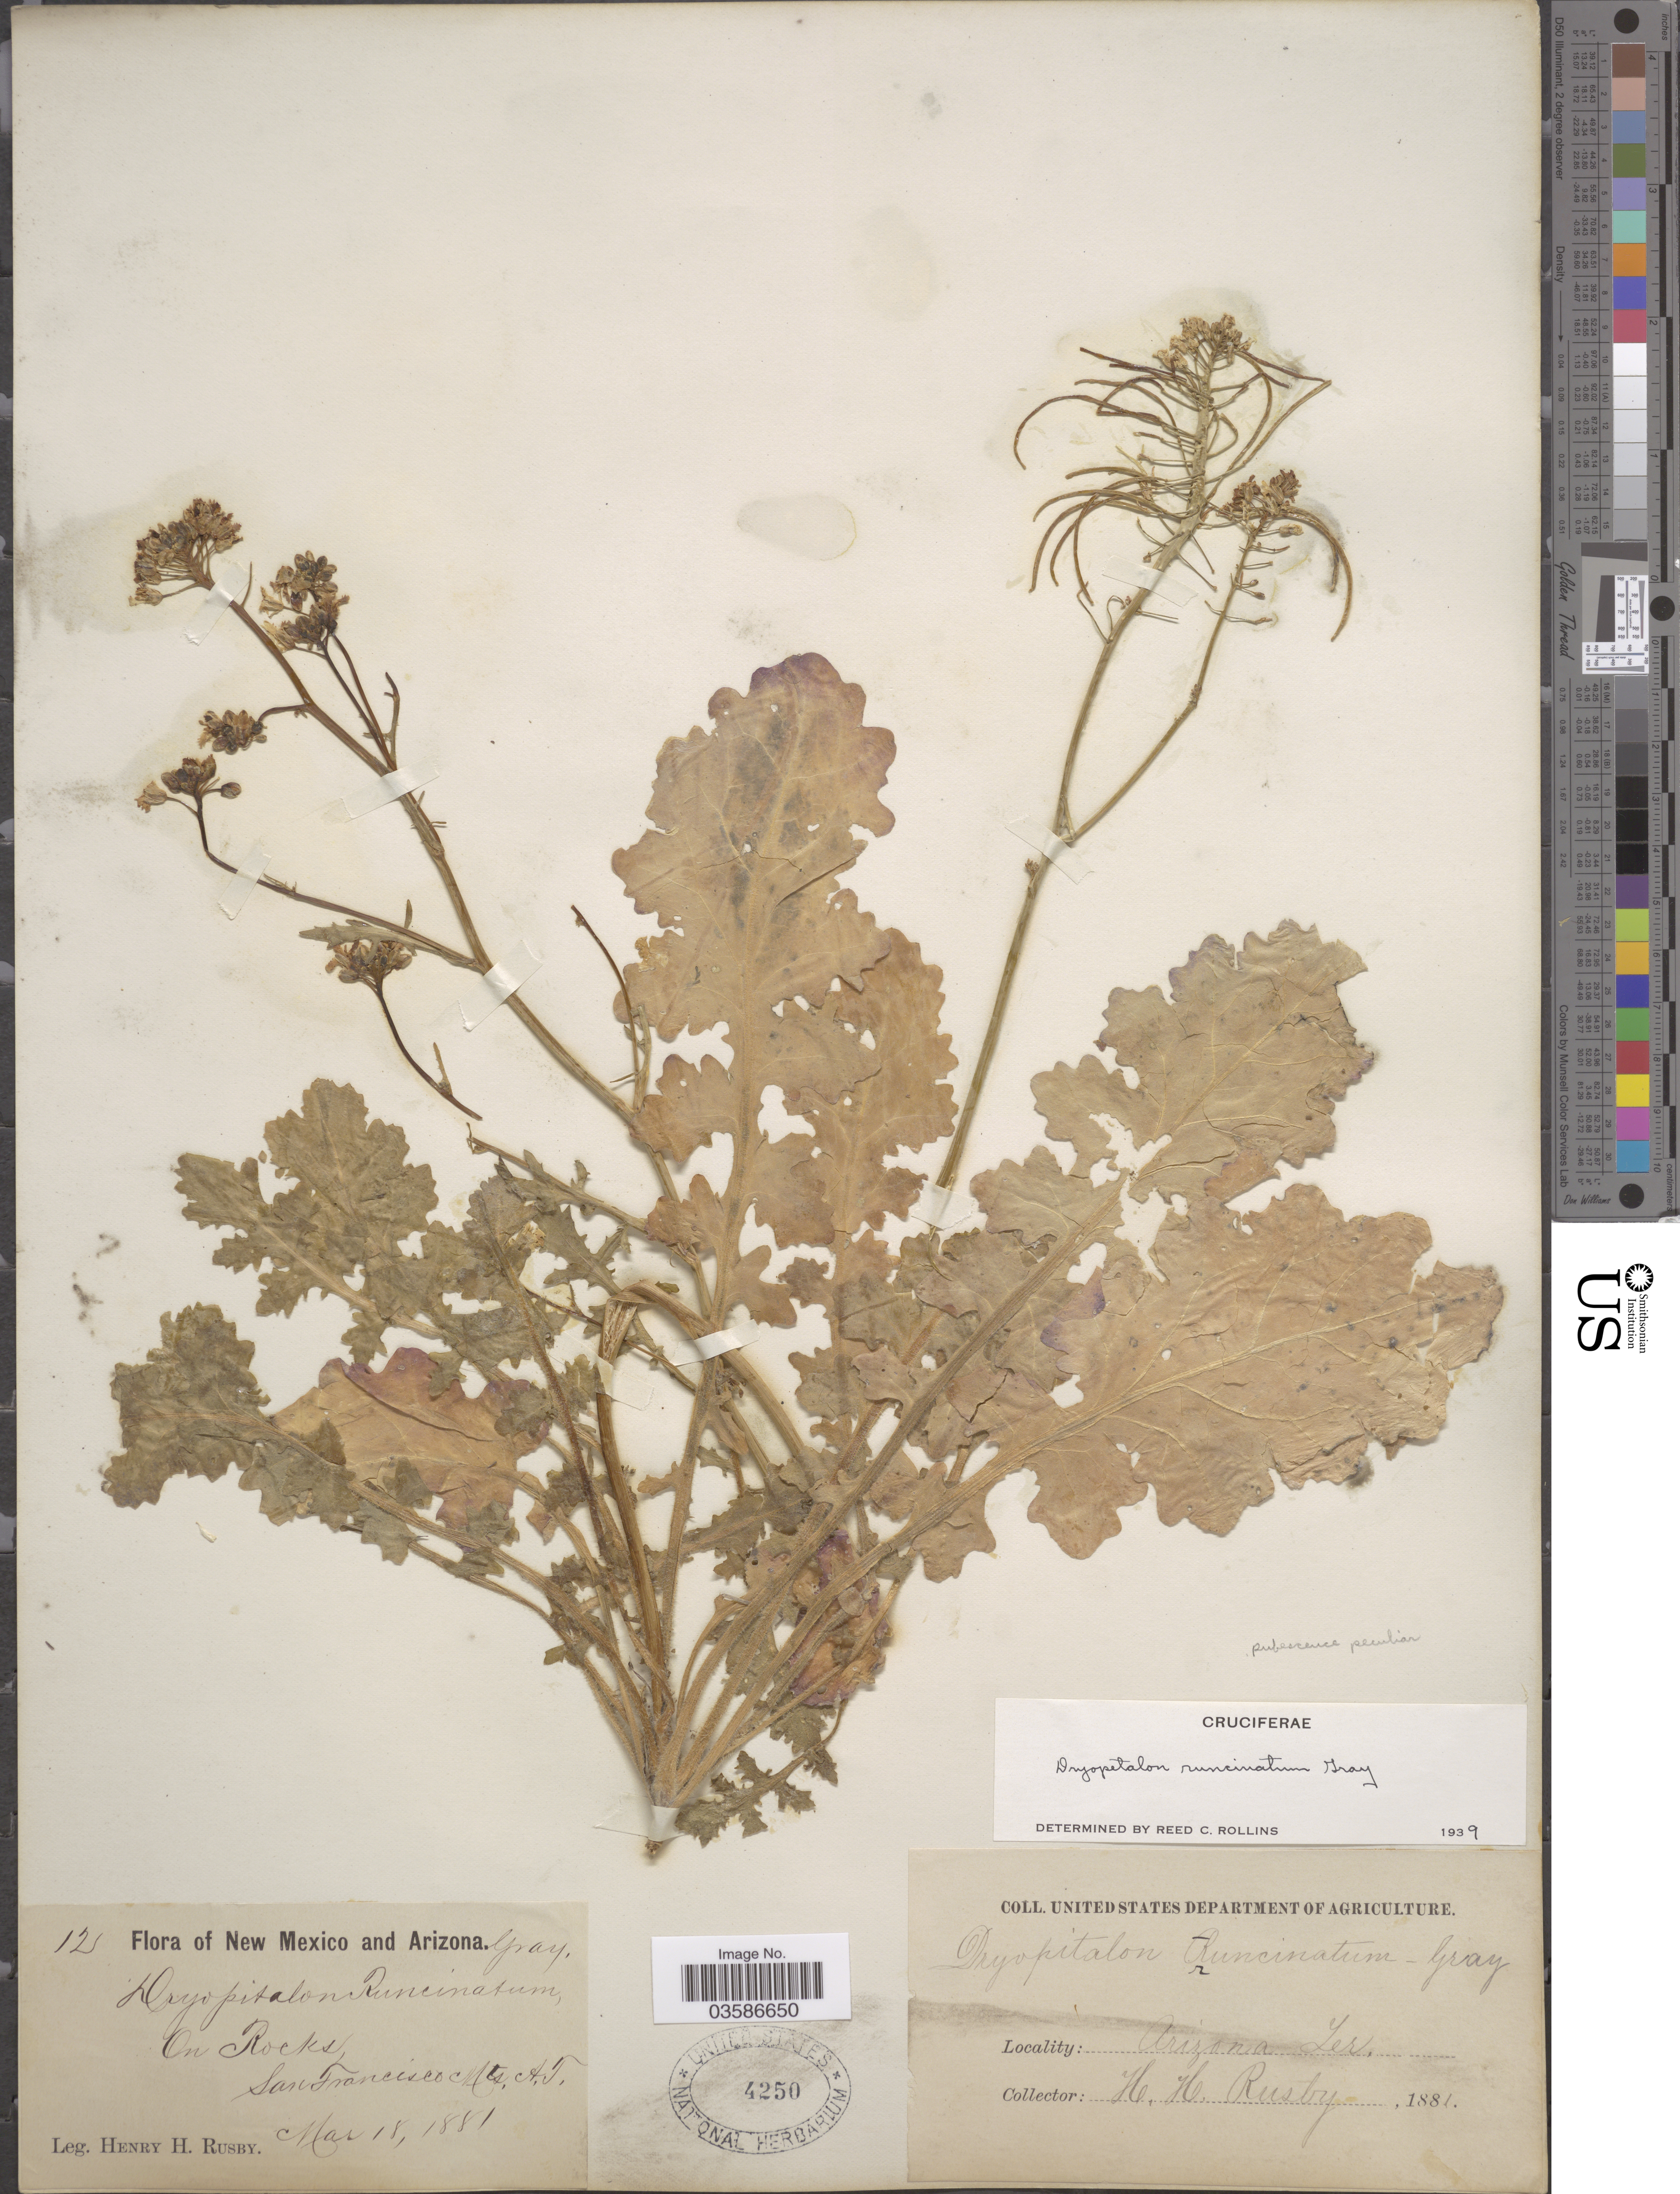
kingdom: Plantae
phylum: Tracheophyta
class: Magnoliopsida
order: Brassicales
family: Brassicaceae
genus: Dryopetalon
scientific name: Dryopetalon runcinatum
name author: A. Gray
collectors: H. H. Rusby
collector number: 12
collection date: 1881-03-18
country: United States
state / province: Arizona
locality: San Francisco Mts. A. T.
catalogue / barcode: US 4250